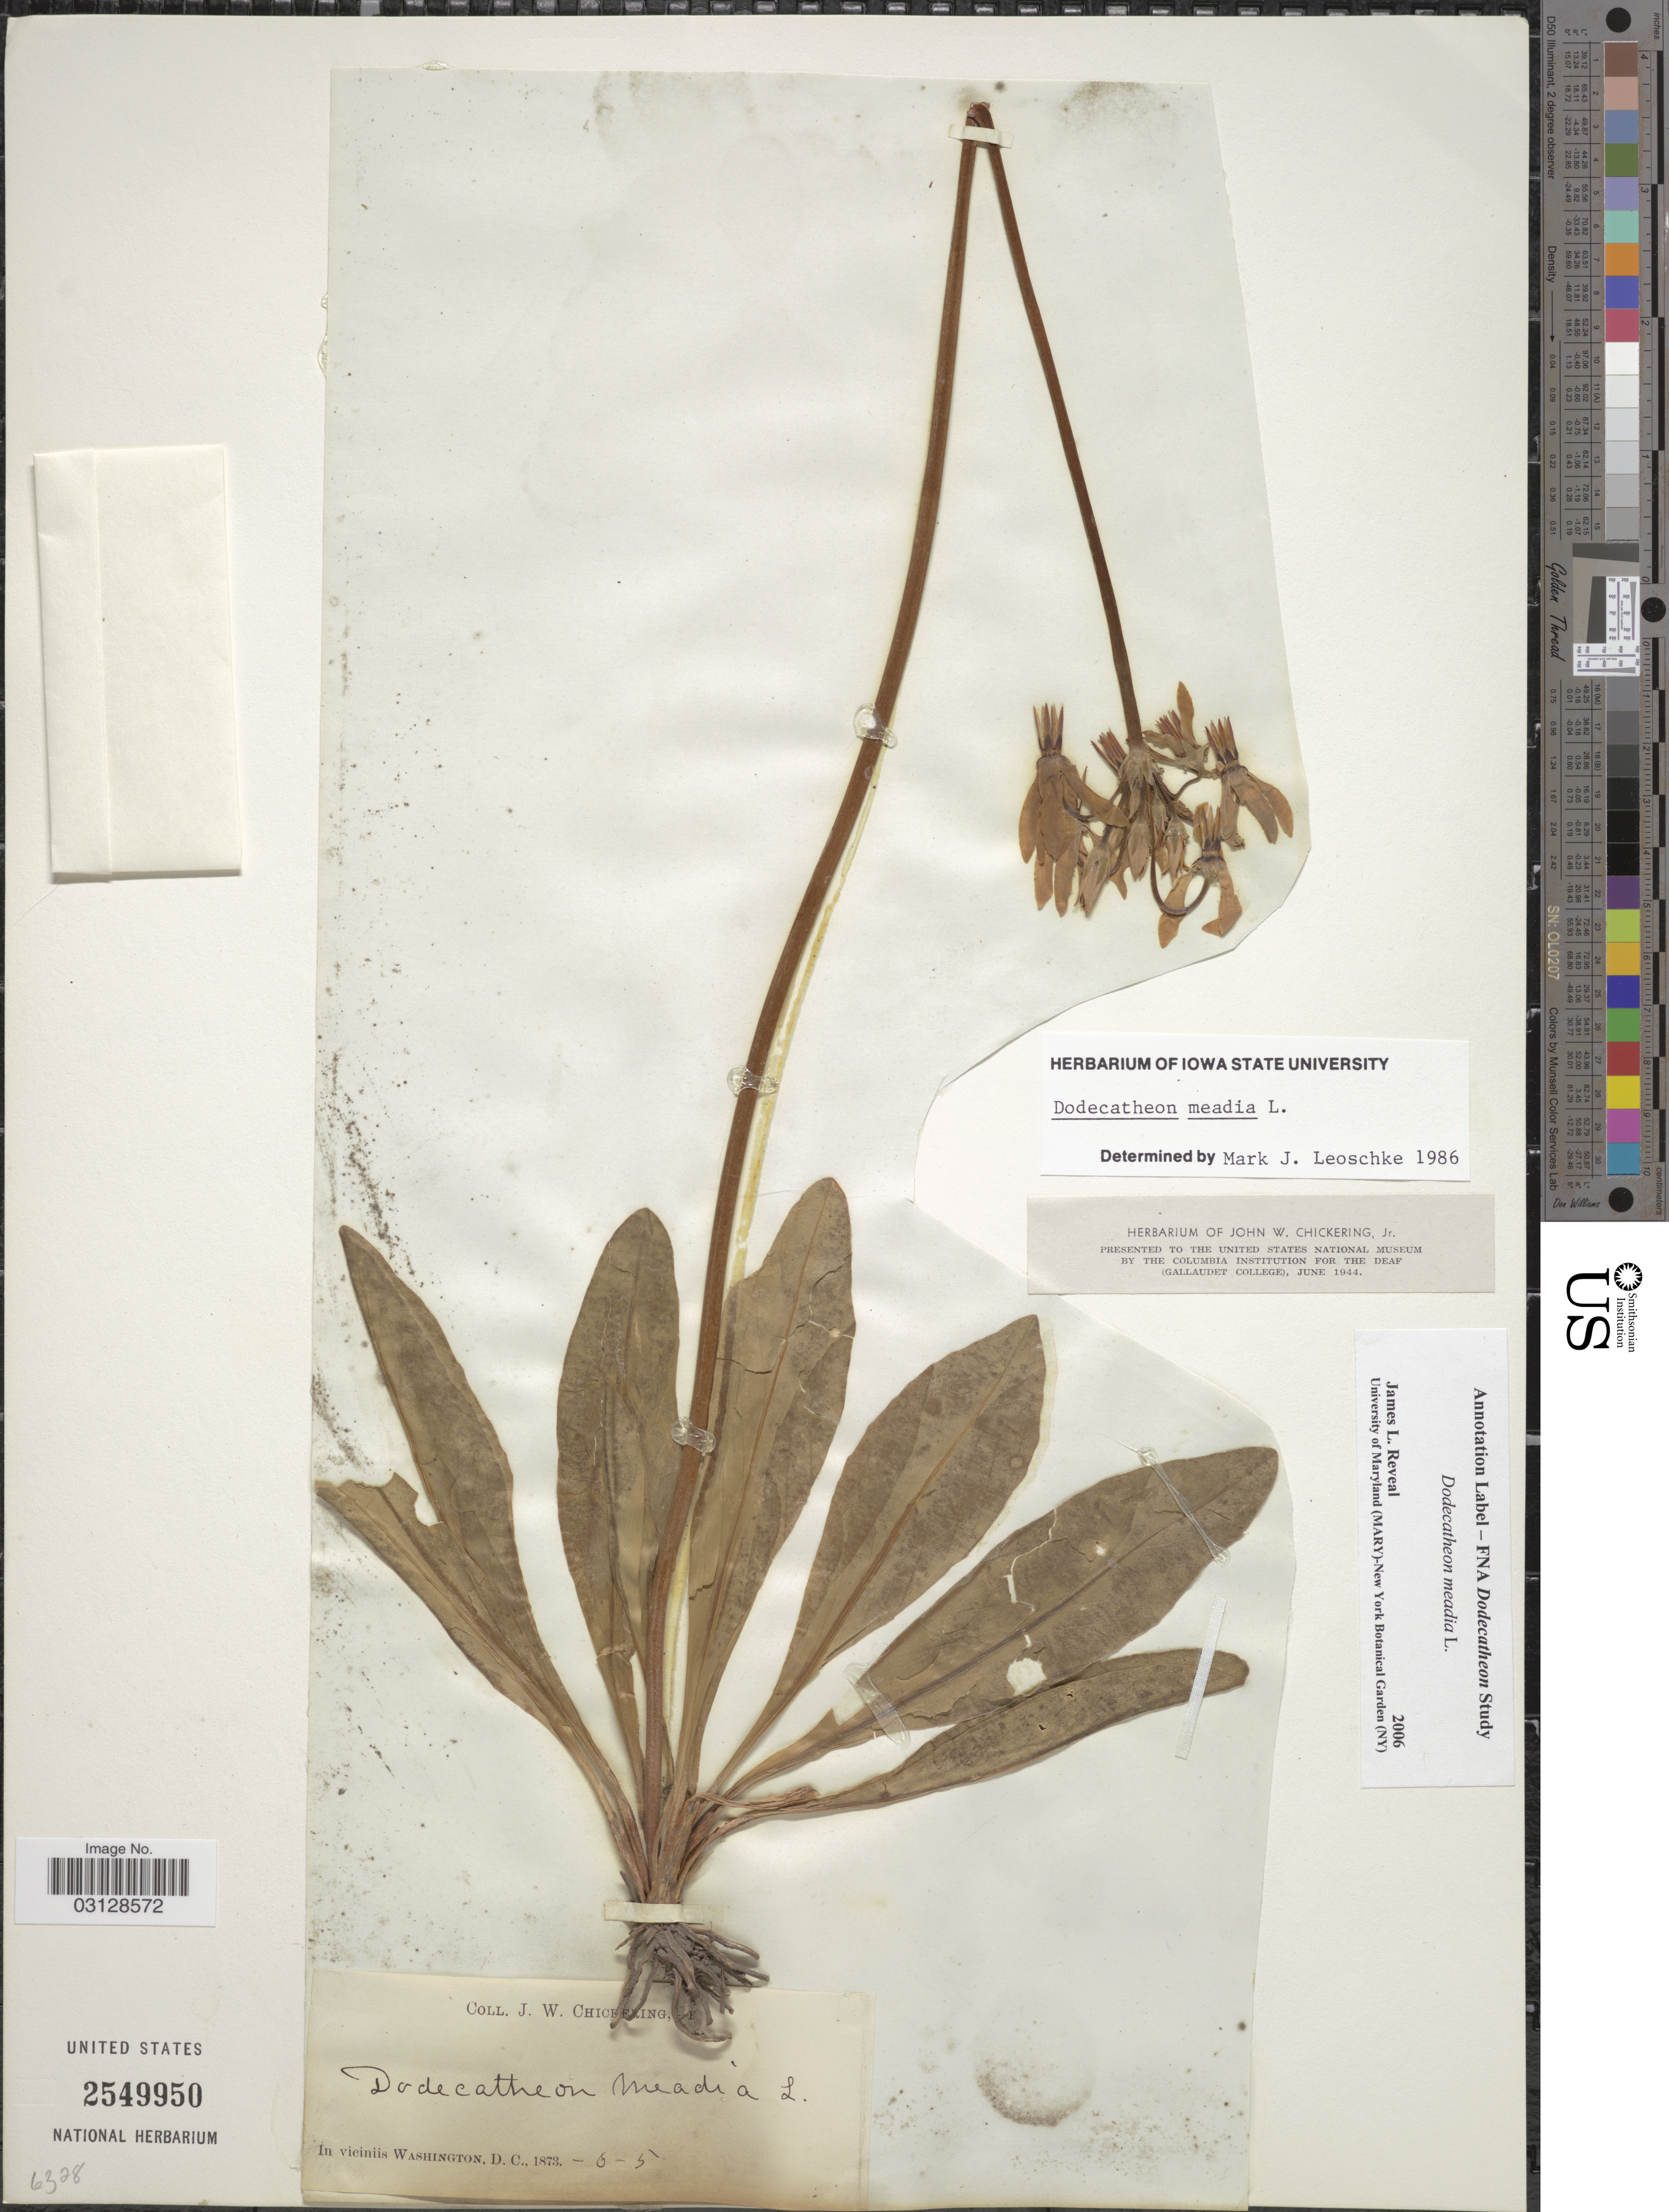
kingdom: Plantae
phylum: Tracheophyta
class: Magnoliopsida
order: Ericales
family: Primulaceae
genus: Dodecatheon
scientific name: Dodecatheon meadia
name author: L.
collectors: J. Chickering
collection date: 1873-06-05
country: United States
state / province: District of Columbia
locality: In viciniis Washington, D. C.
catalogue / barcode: US 2549950